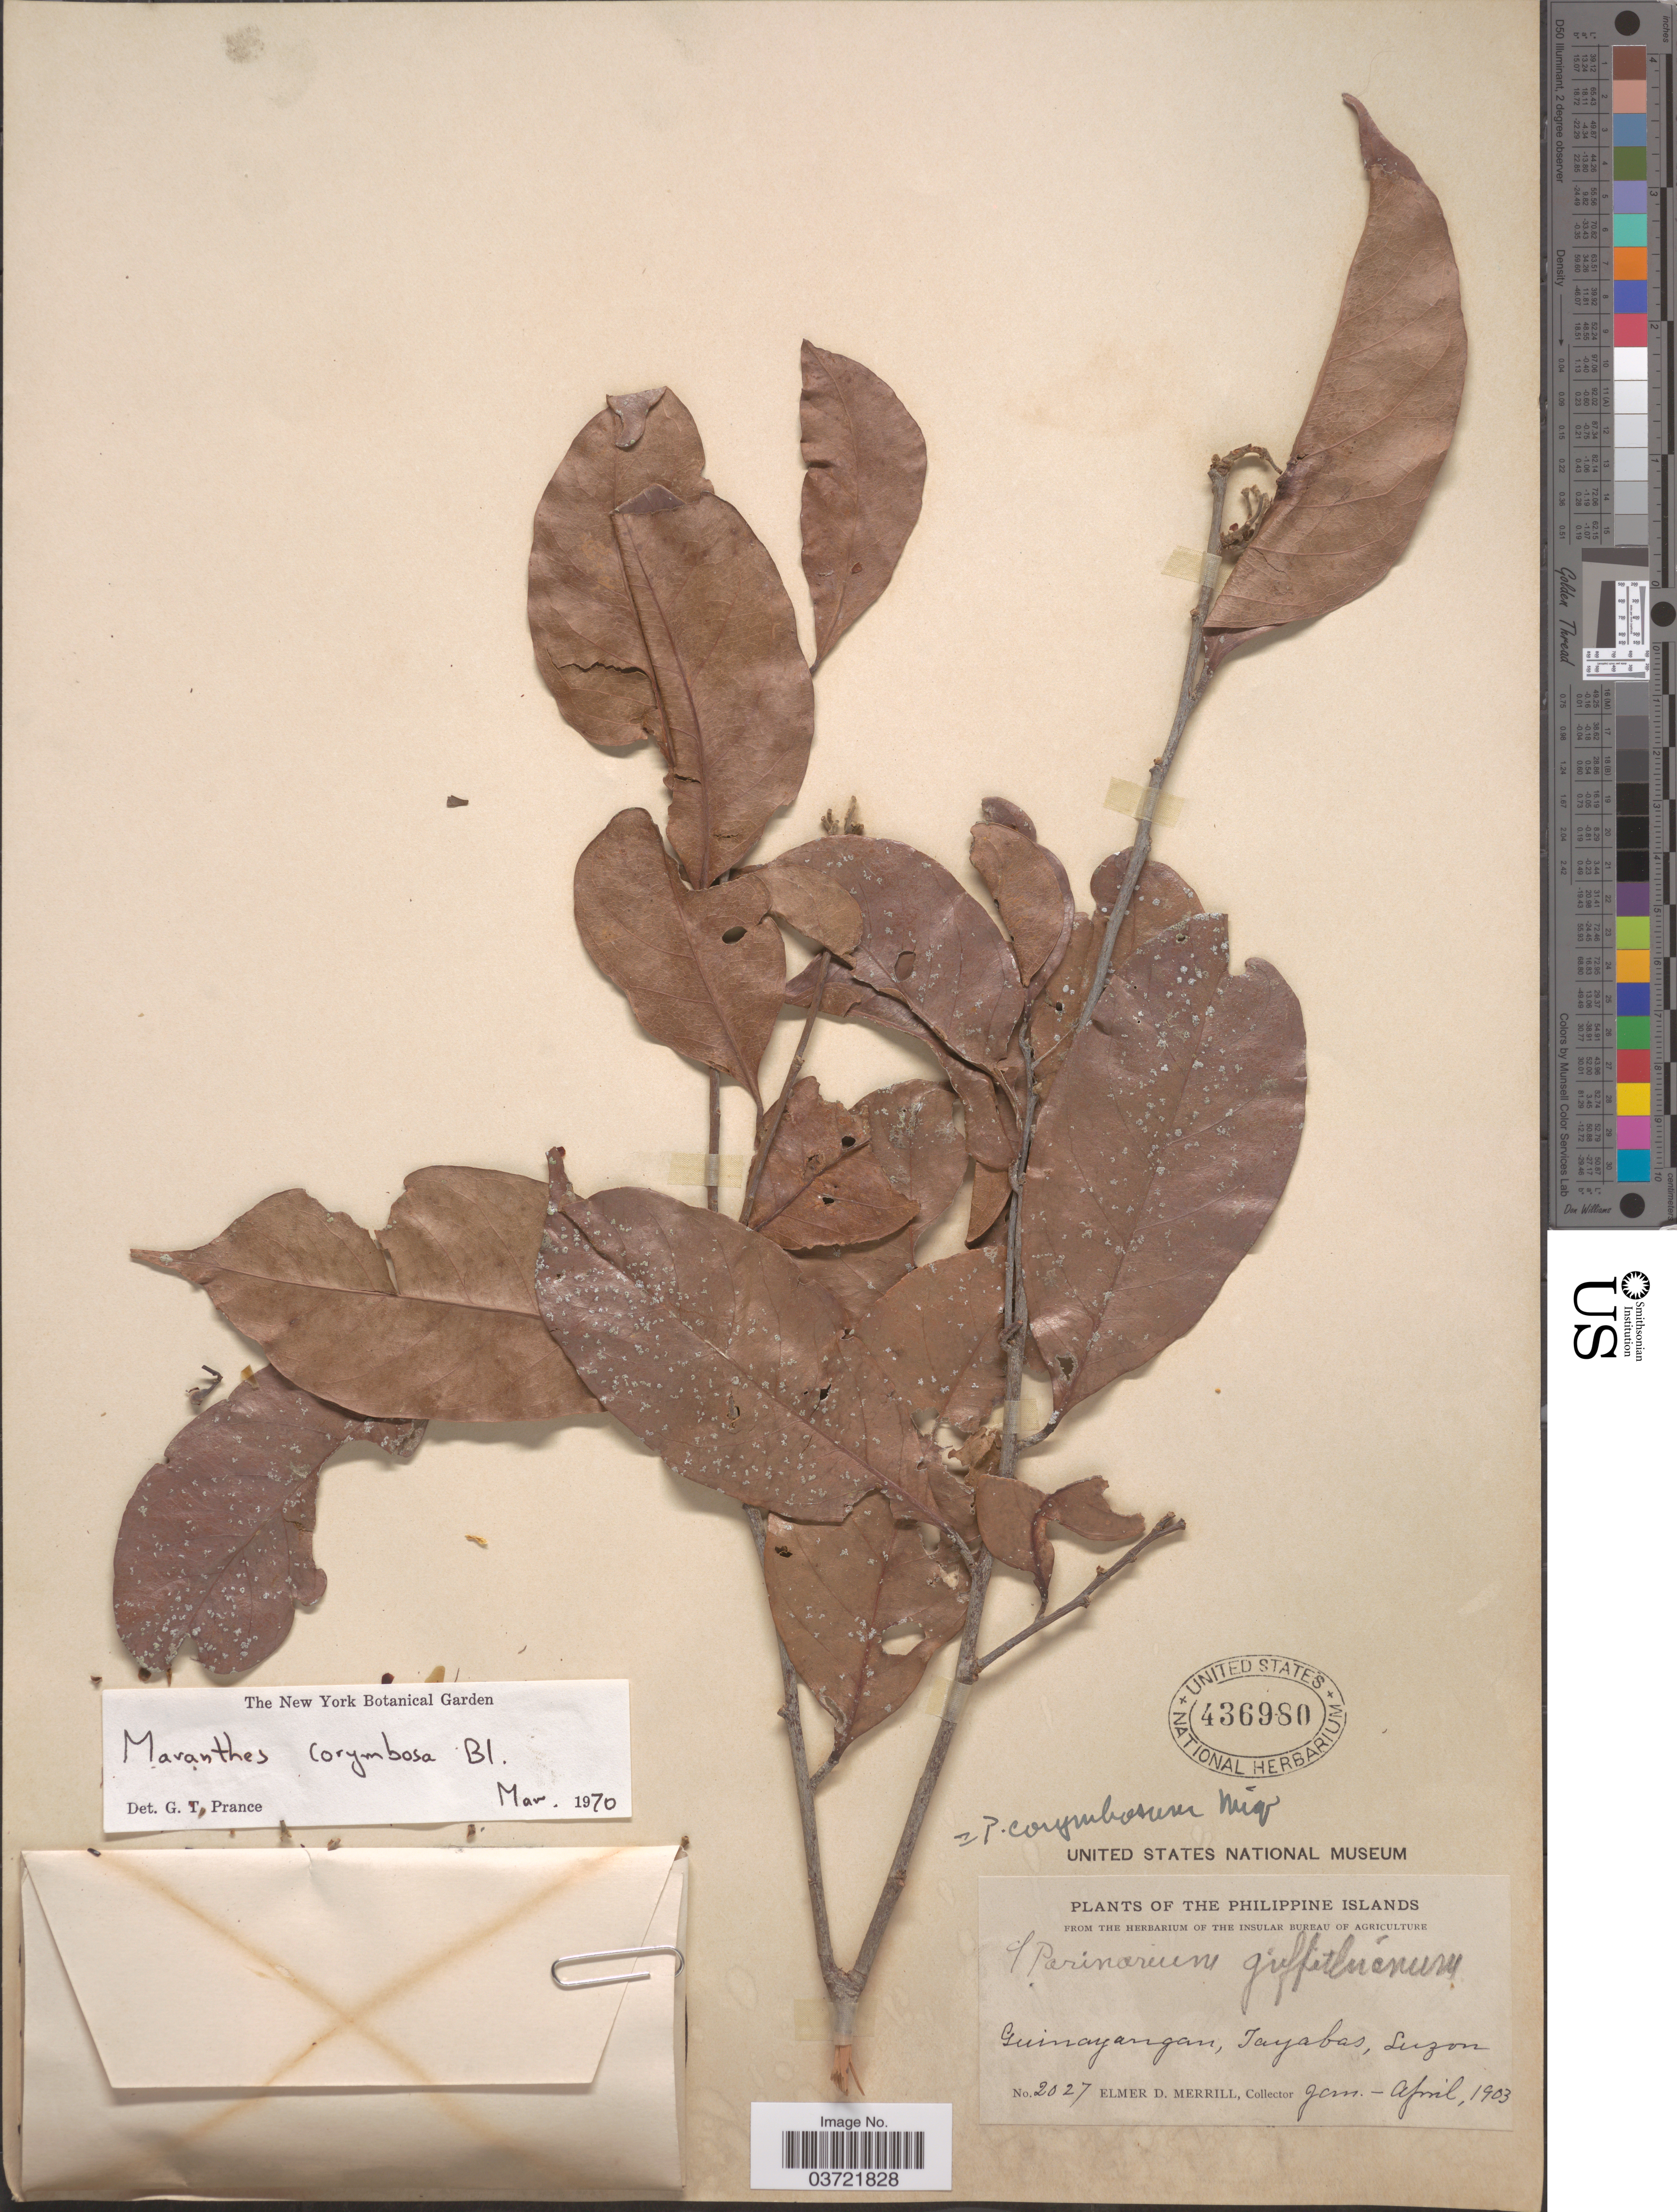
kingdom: Plantae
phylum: Tracheophyta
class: Magnoliopsida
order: Malpighiales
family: Chrysobalanaceae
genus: Maranthes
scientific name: Maranthes corymbosa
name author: Blume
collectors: E. D. Merrill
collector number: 2027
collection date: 1903-01/1903-04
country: Philippines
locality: Guinayangan, Tayabas, Luzon.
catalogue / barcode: US 436980